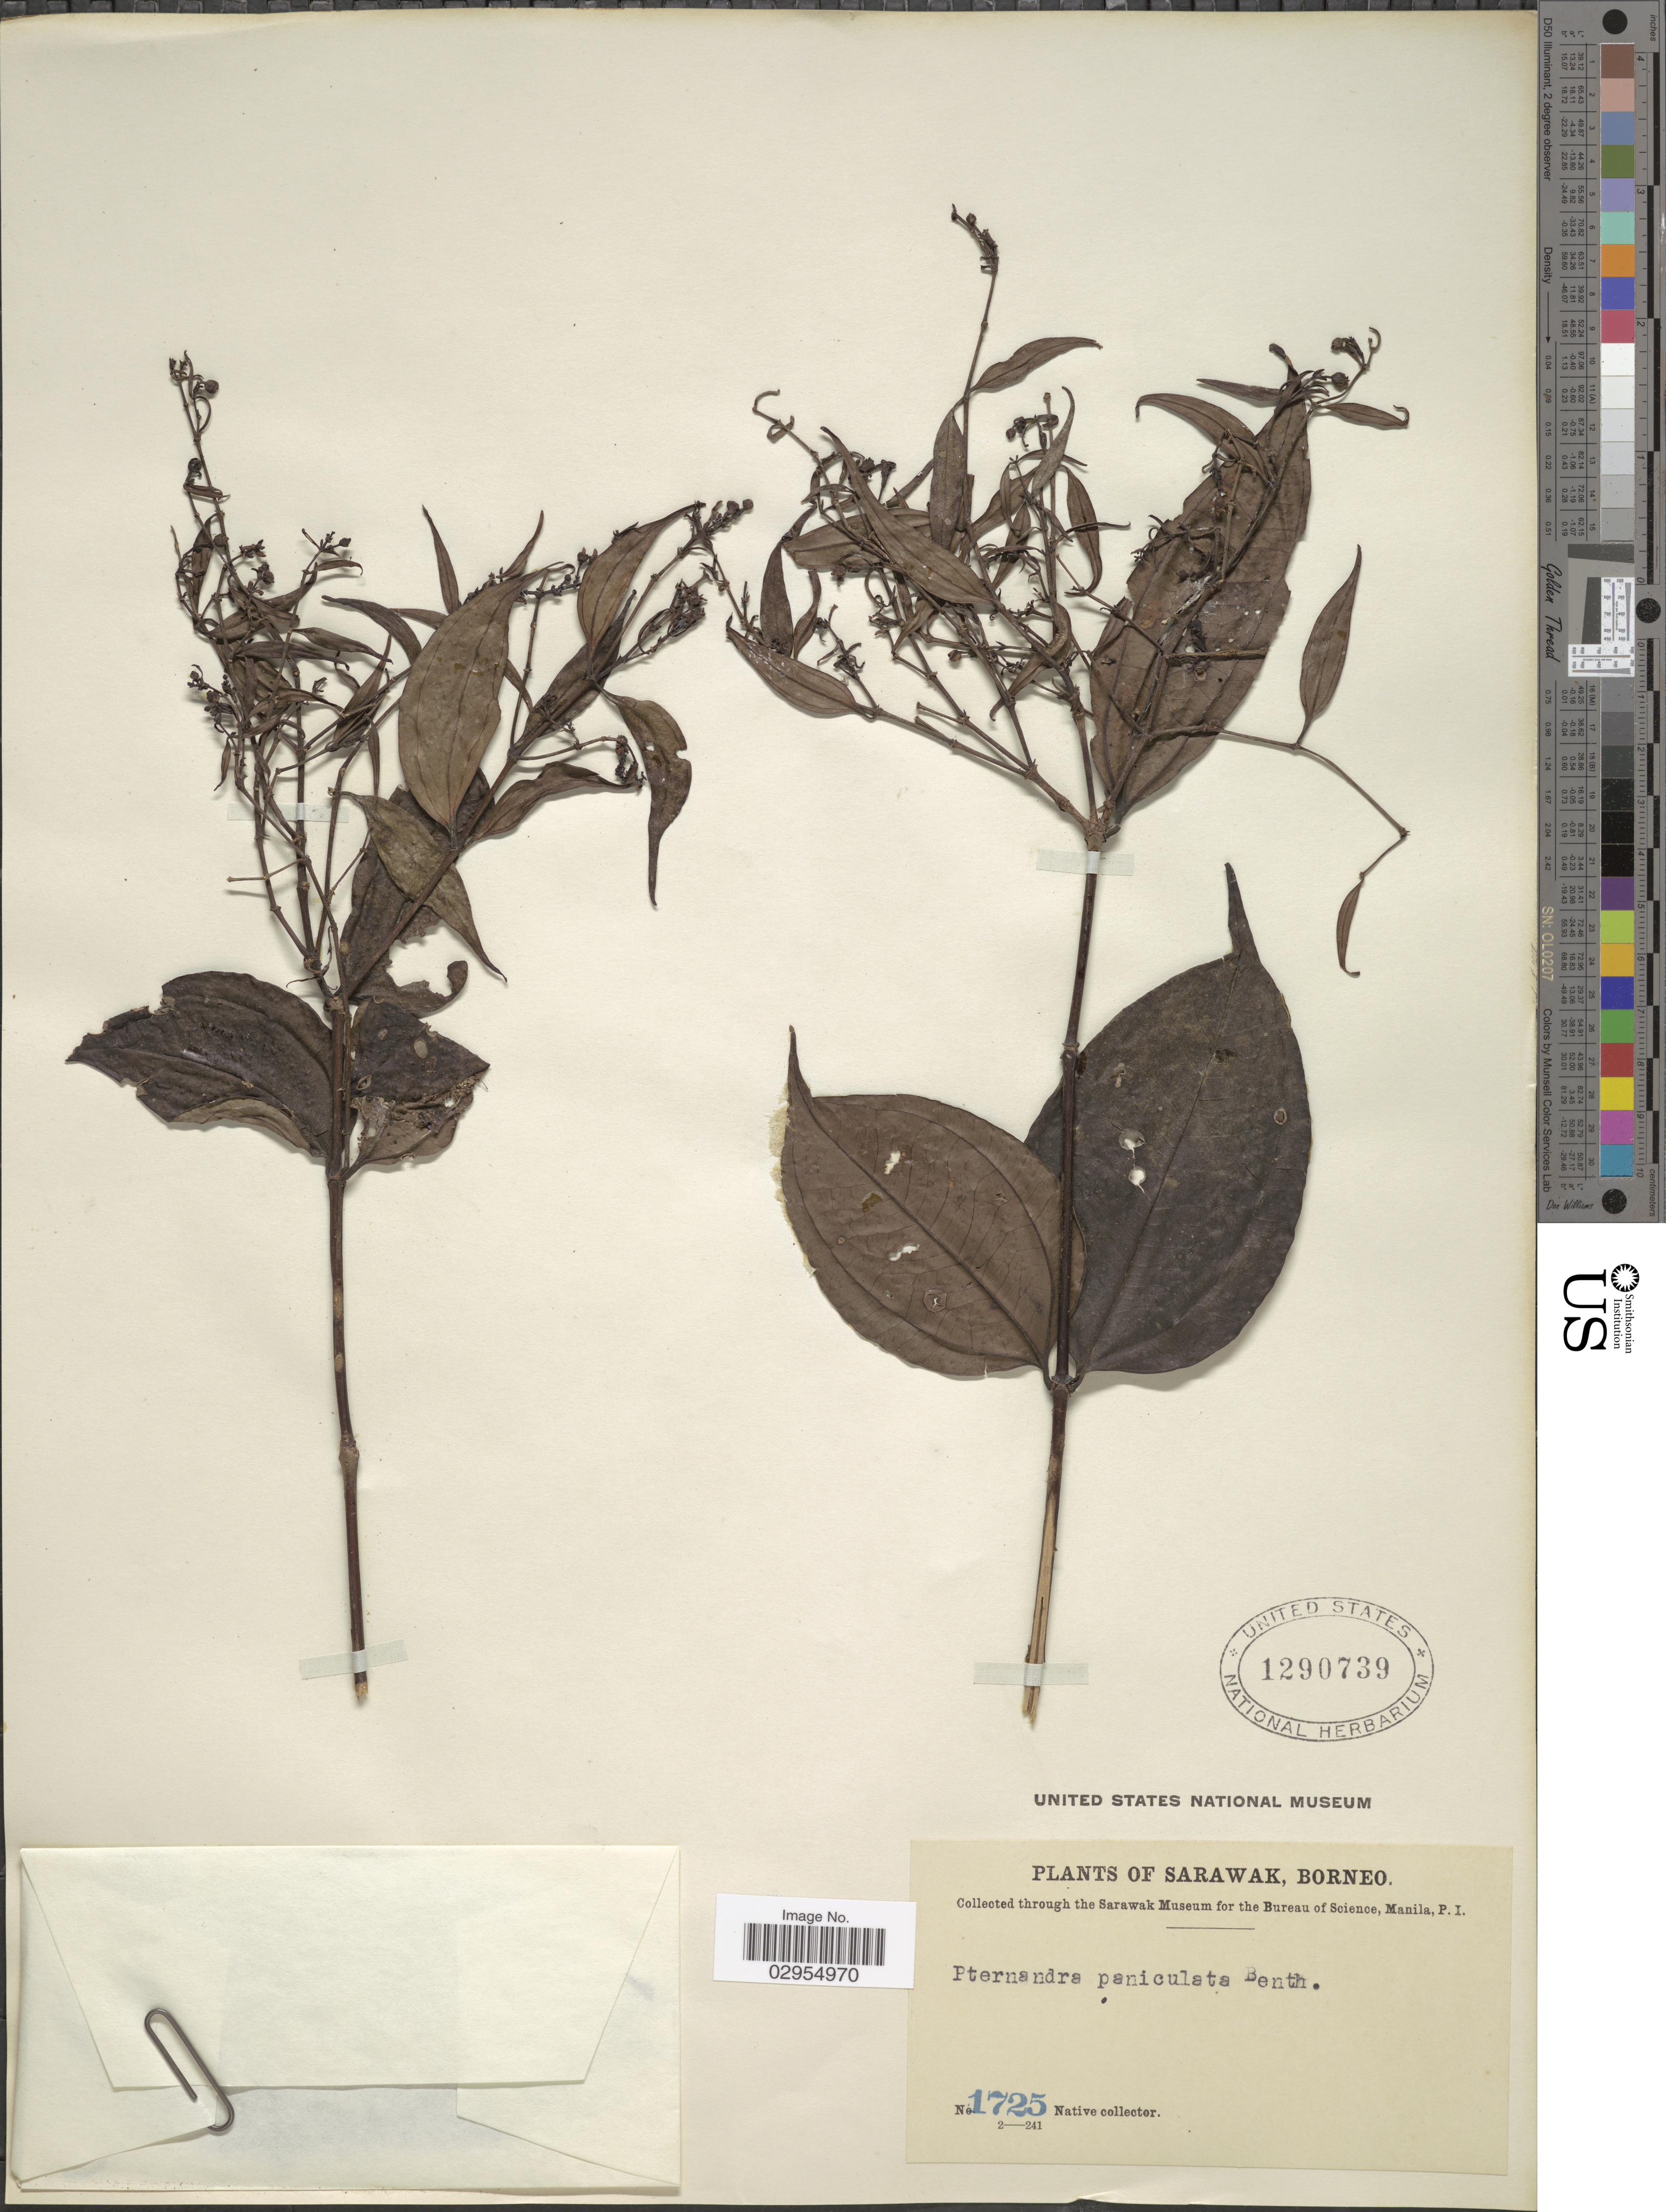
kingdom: Plantae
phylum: Tracheophyta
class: Magnoliopsida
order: Myrtales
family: Melastomataceae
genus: Pternandra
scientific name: Pternandra tuberculata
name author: (Korth.) M.P. Nayar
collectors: Native collector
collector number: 1725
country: Malaysia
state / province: Sarawak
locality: Borneo.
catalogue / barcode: US 1290739